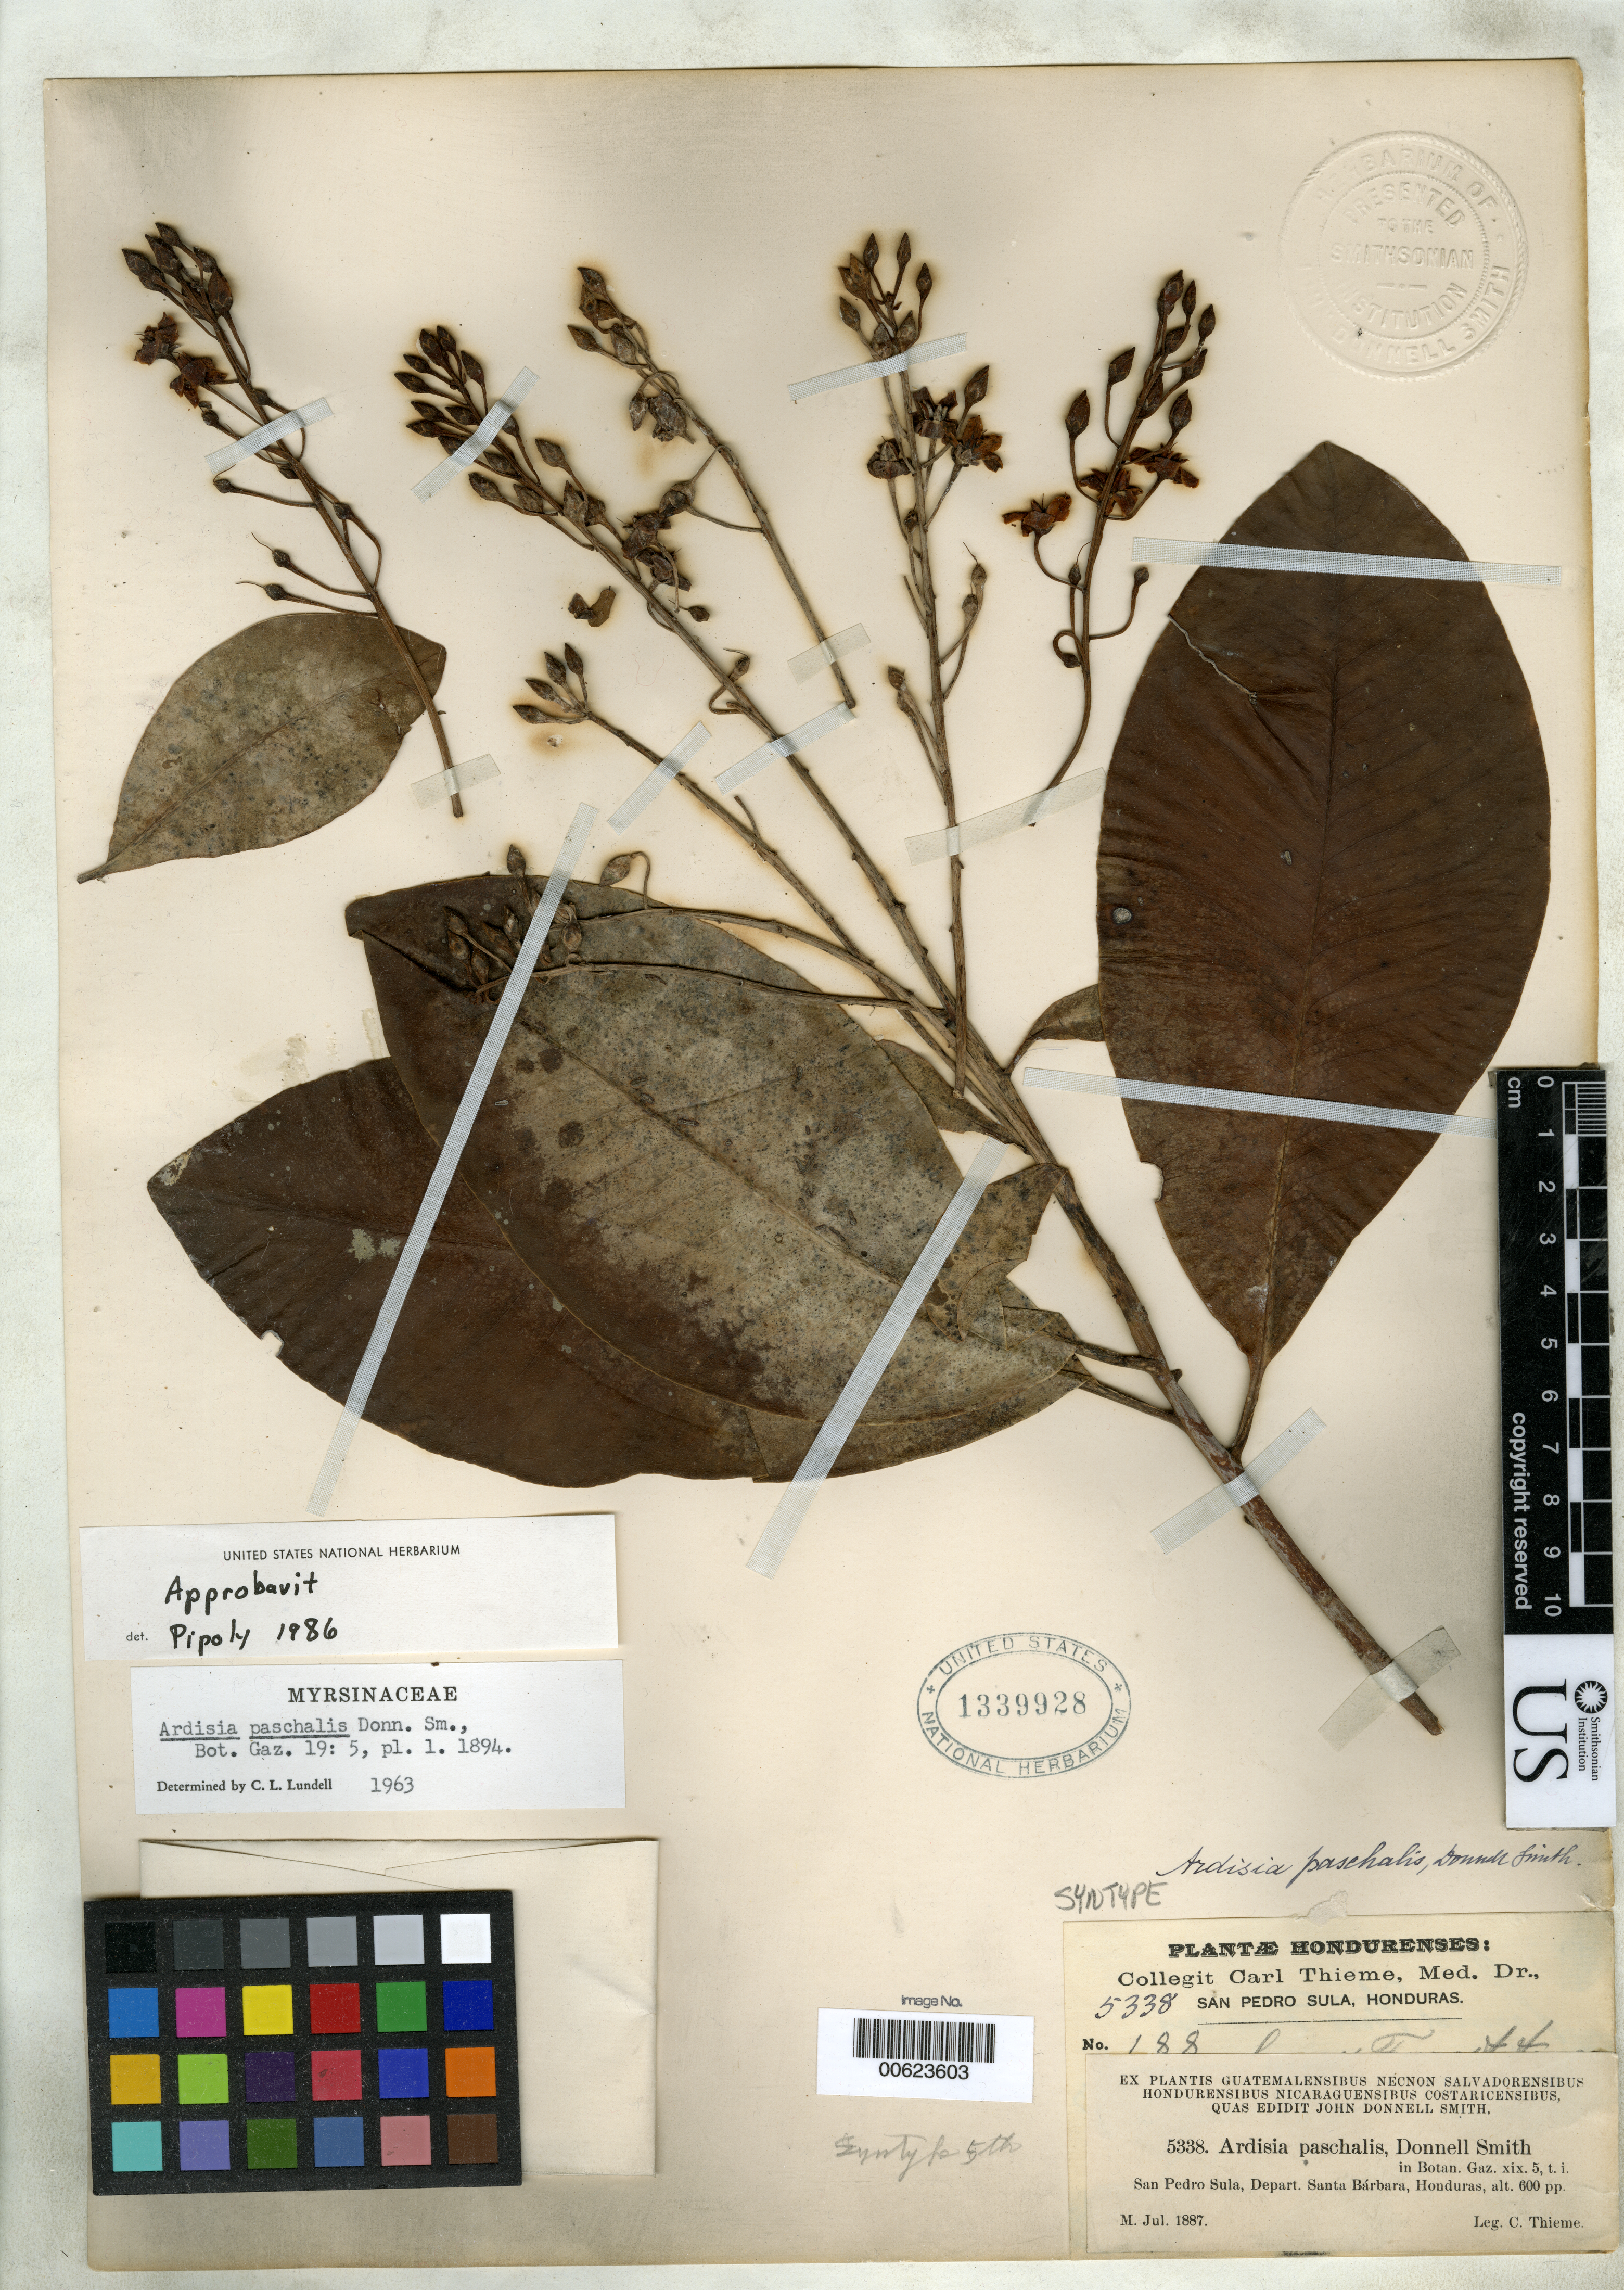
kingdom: Plantae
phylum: Tracheophyta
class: Magnoliopsida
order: Ericales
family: Primulaceae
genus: Ardisia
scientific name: Ardisia paschalis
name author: Donn. Sm.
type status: Syntype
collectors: C. Thieme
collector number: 5338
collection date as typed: Jul 1887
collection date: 1887-07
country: Honduras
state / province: Santa Bárbara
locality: San Pedro Sula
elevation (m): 183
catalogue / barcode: US 1339928